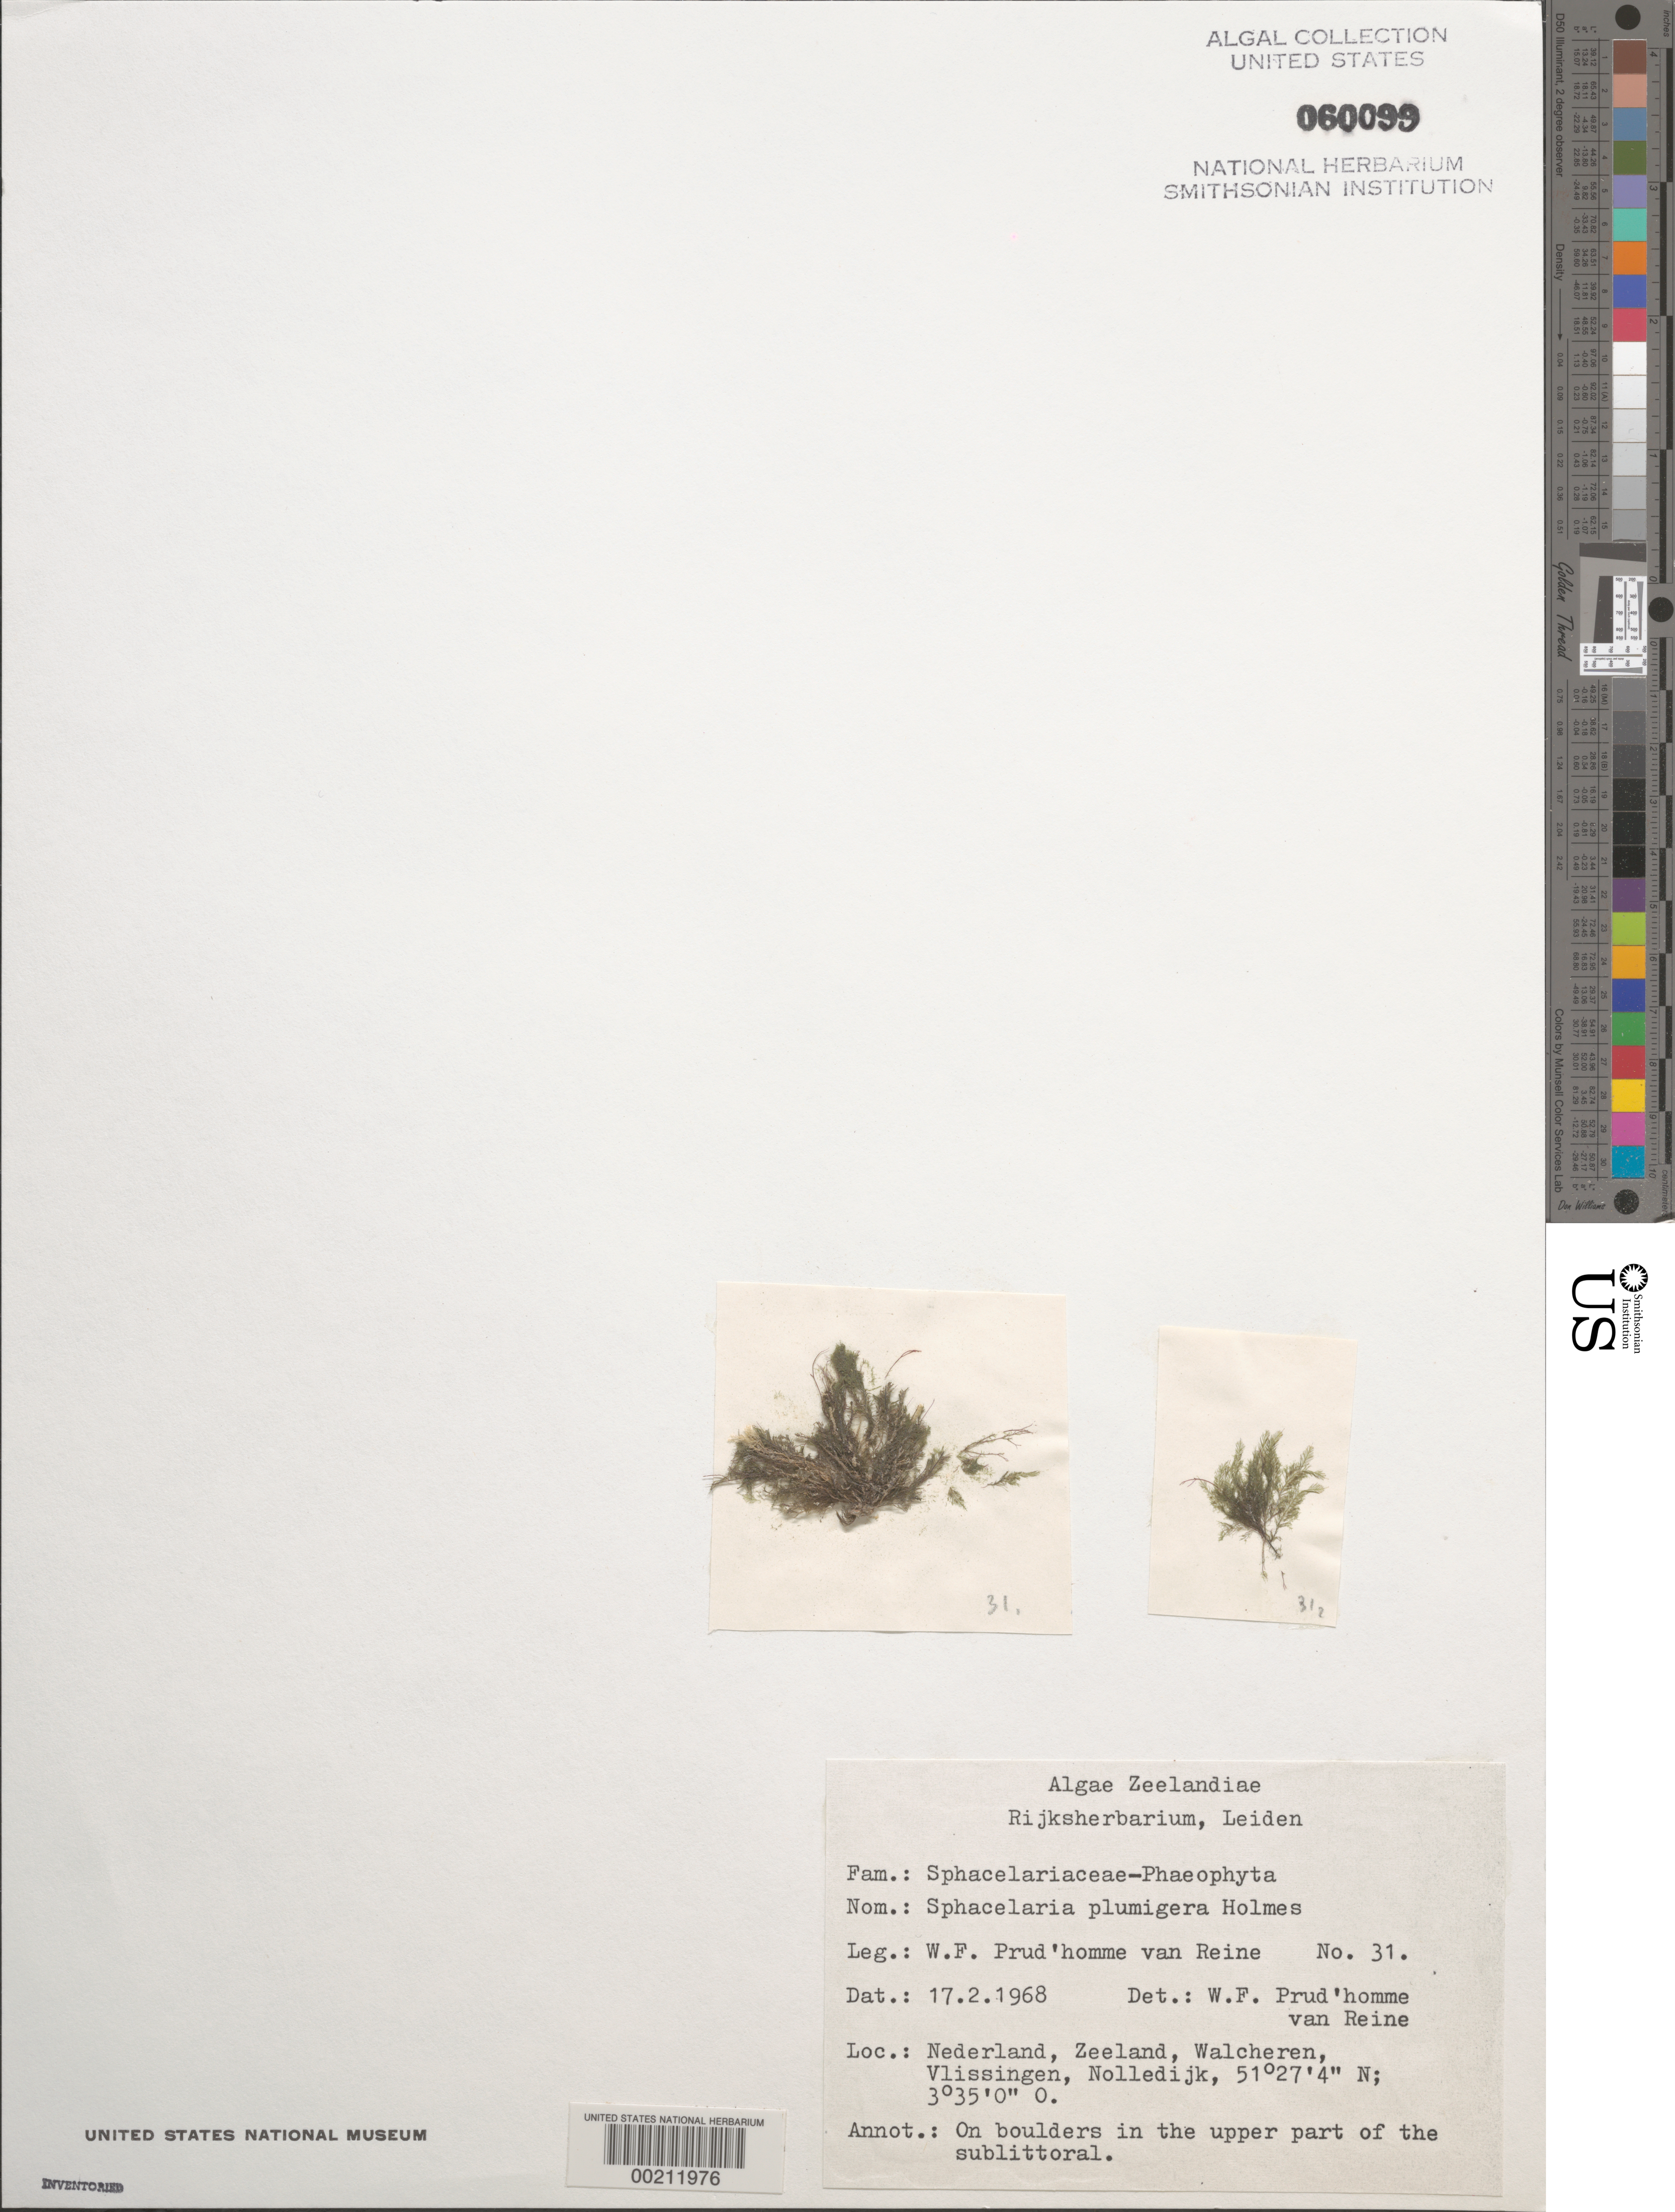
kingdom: Chromista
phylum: Ochrophyta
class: Phaeophyceae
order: Sphacelariales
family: Sphacelariaceae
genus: Battersia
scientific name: Battersia plumigera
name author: (Holmes ex Hauck) Draisma et al.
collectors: W. Prud'homme van Reine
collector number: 31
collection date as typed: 17 Feb 1968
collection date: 1968-02-17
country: Netherlands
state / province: Zeeland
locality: Walcheren, vlissingen, nolledijk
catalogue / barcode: US 60099